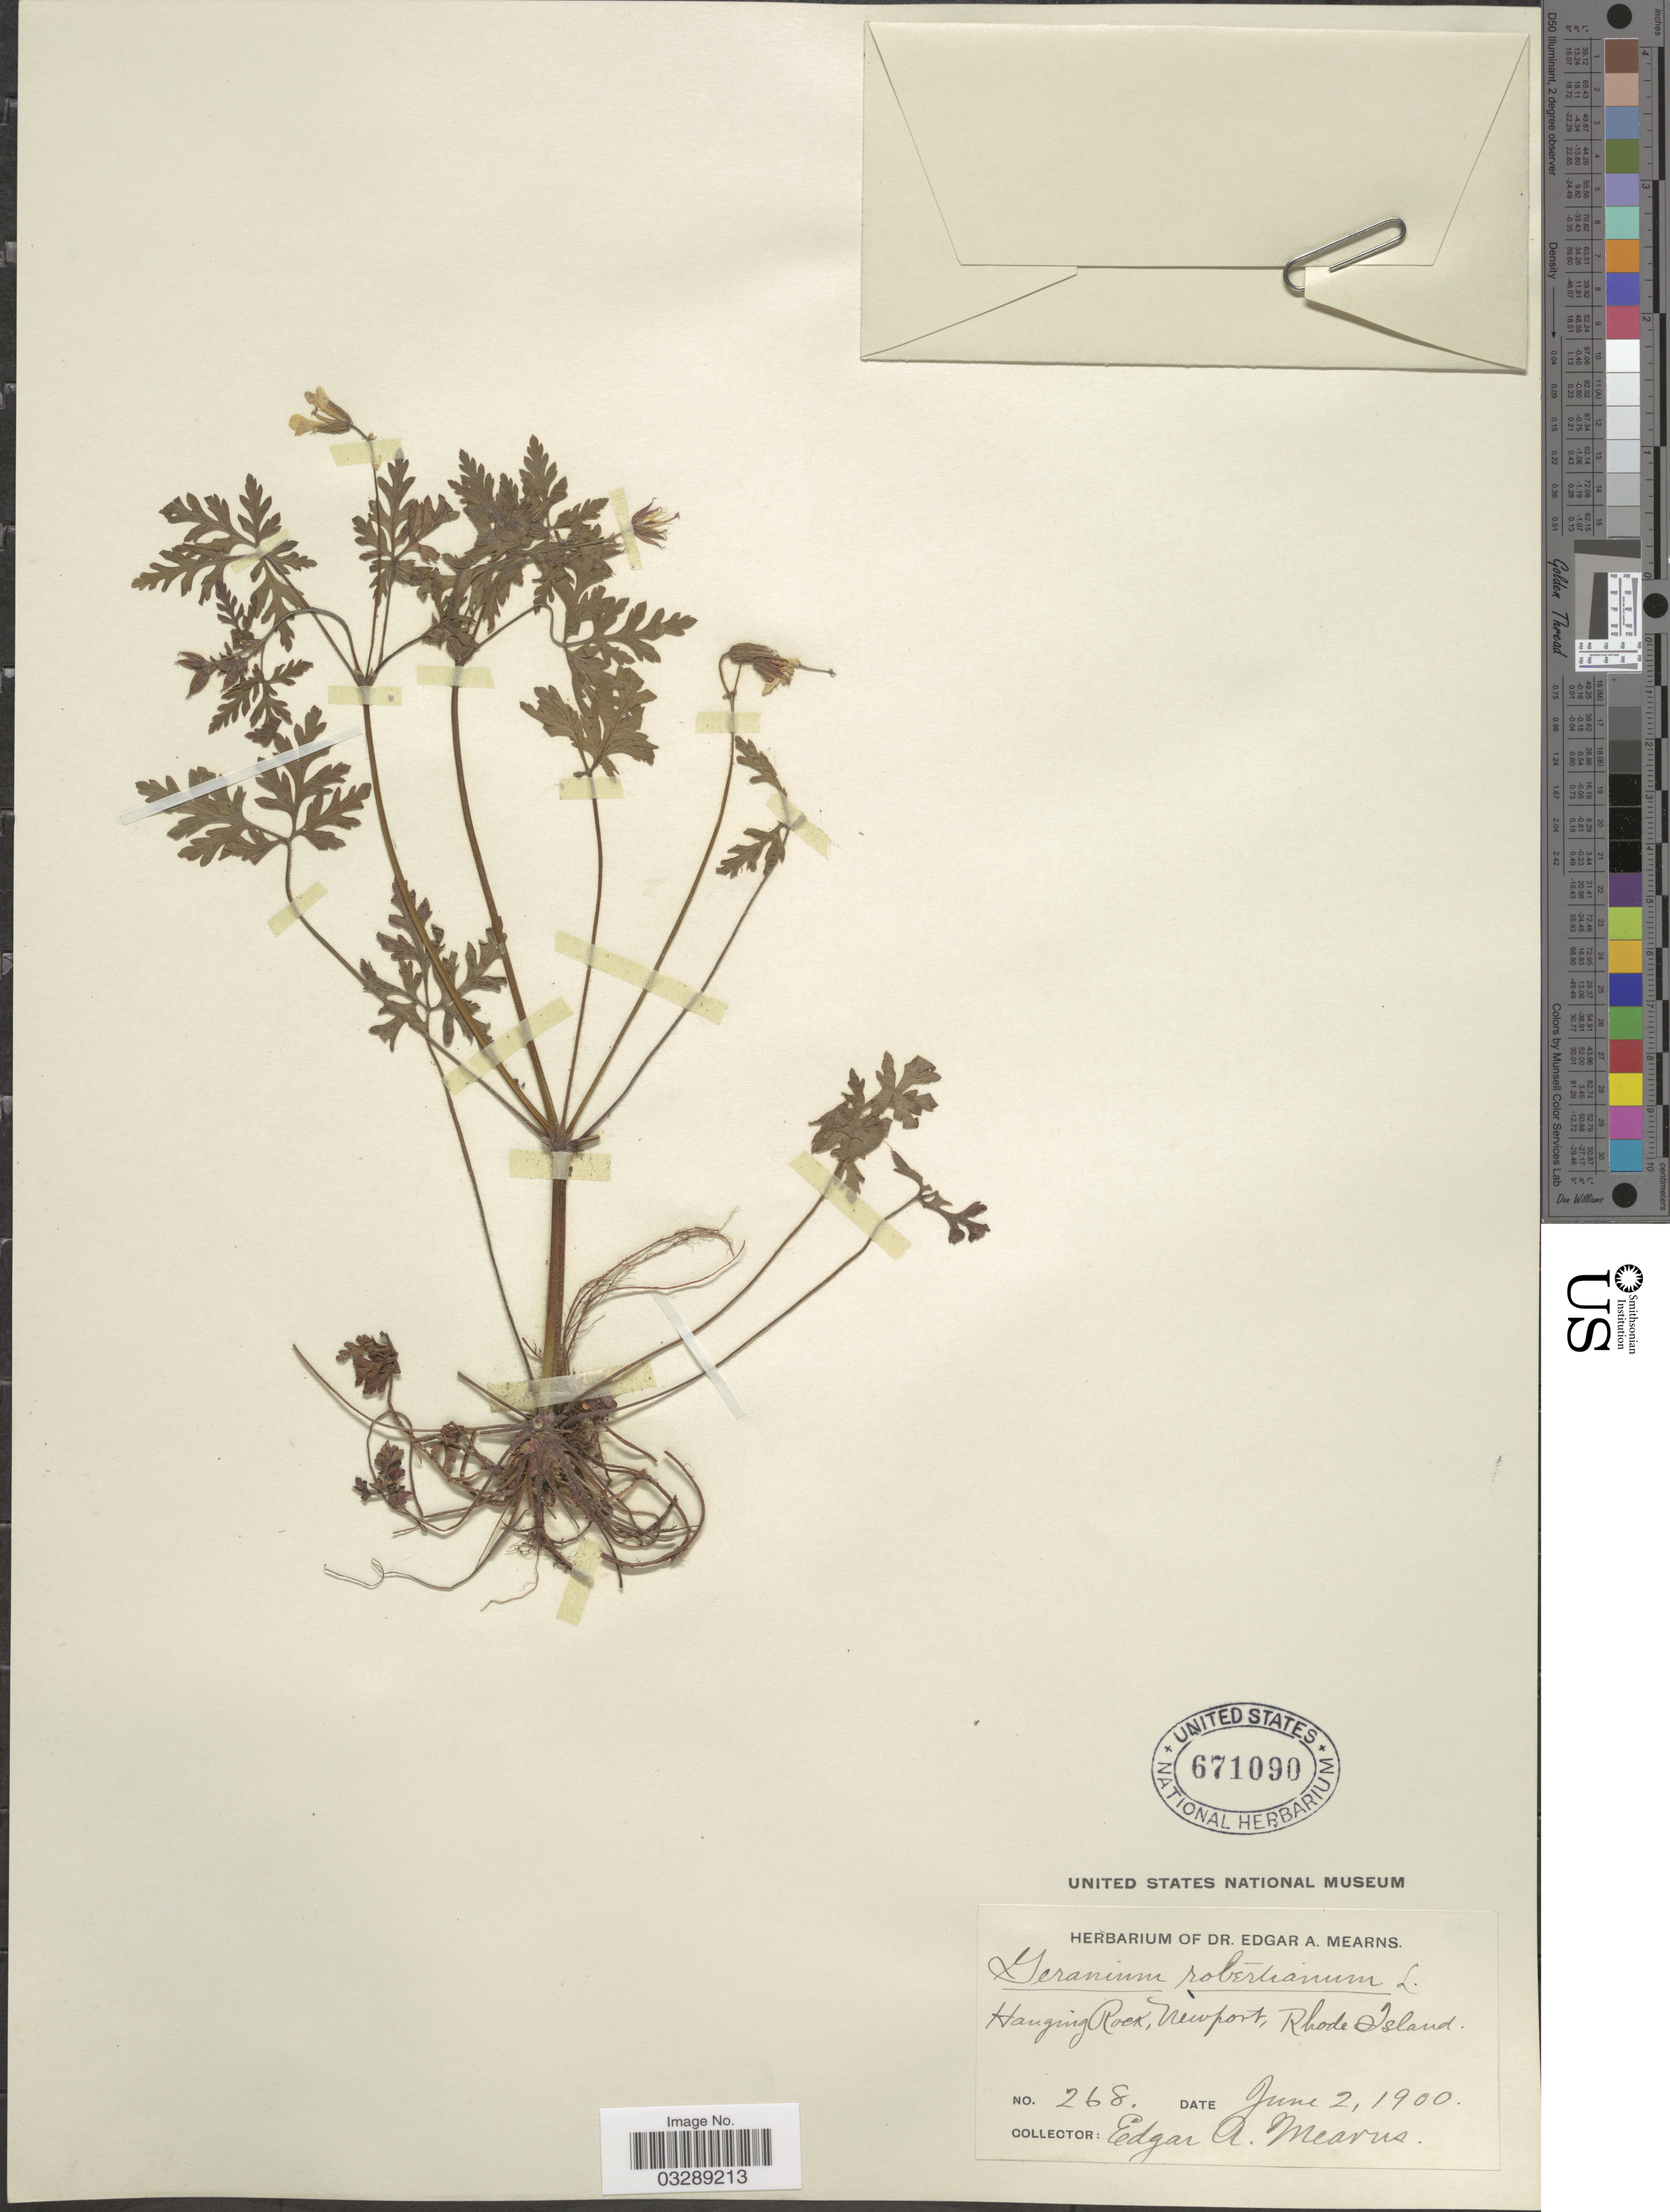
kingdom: Plantae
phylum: Tracheophyta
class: Magnoliopsida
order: Geraniales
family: Geraniaceae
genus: Geranium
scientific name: Geranium robertianum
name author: L.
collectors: E. A. Mearns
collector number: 268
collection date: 1900-06-02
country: United States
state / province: Rhode Island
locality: Hanging Rock, Newport.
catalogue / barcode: US 671090